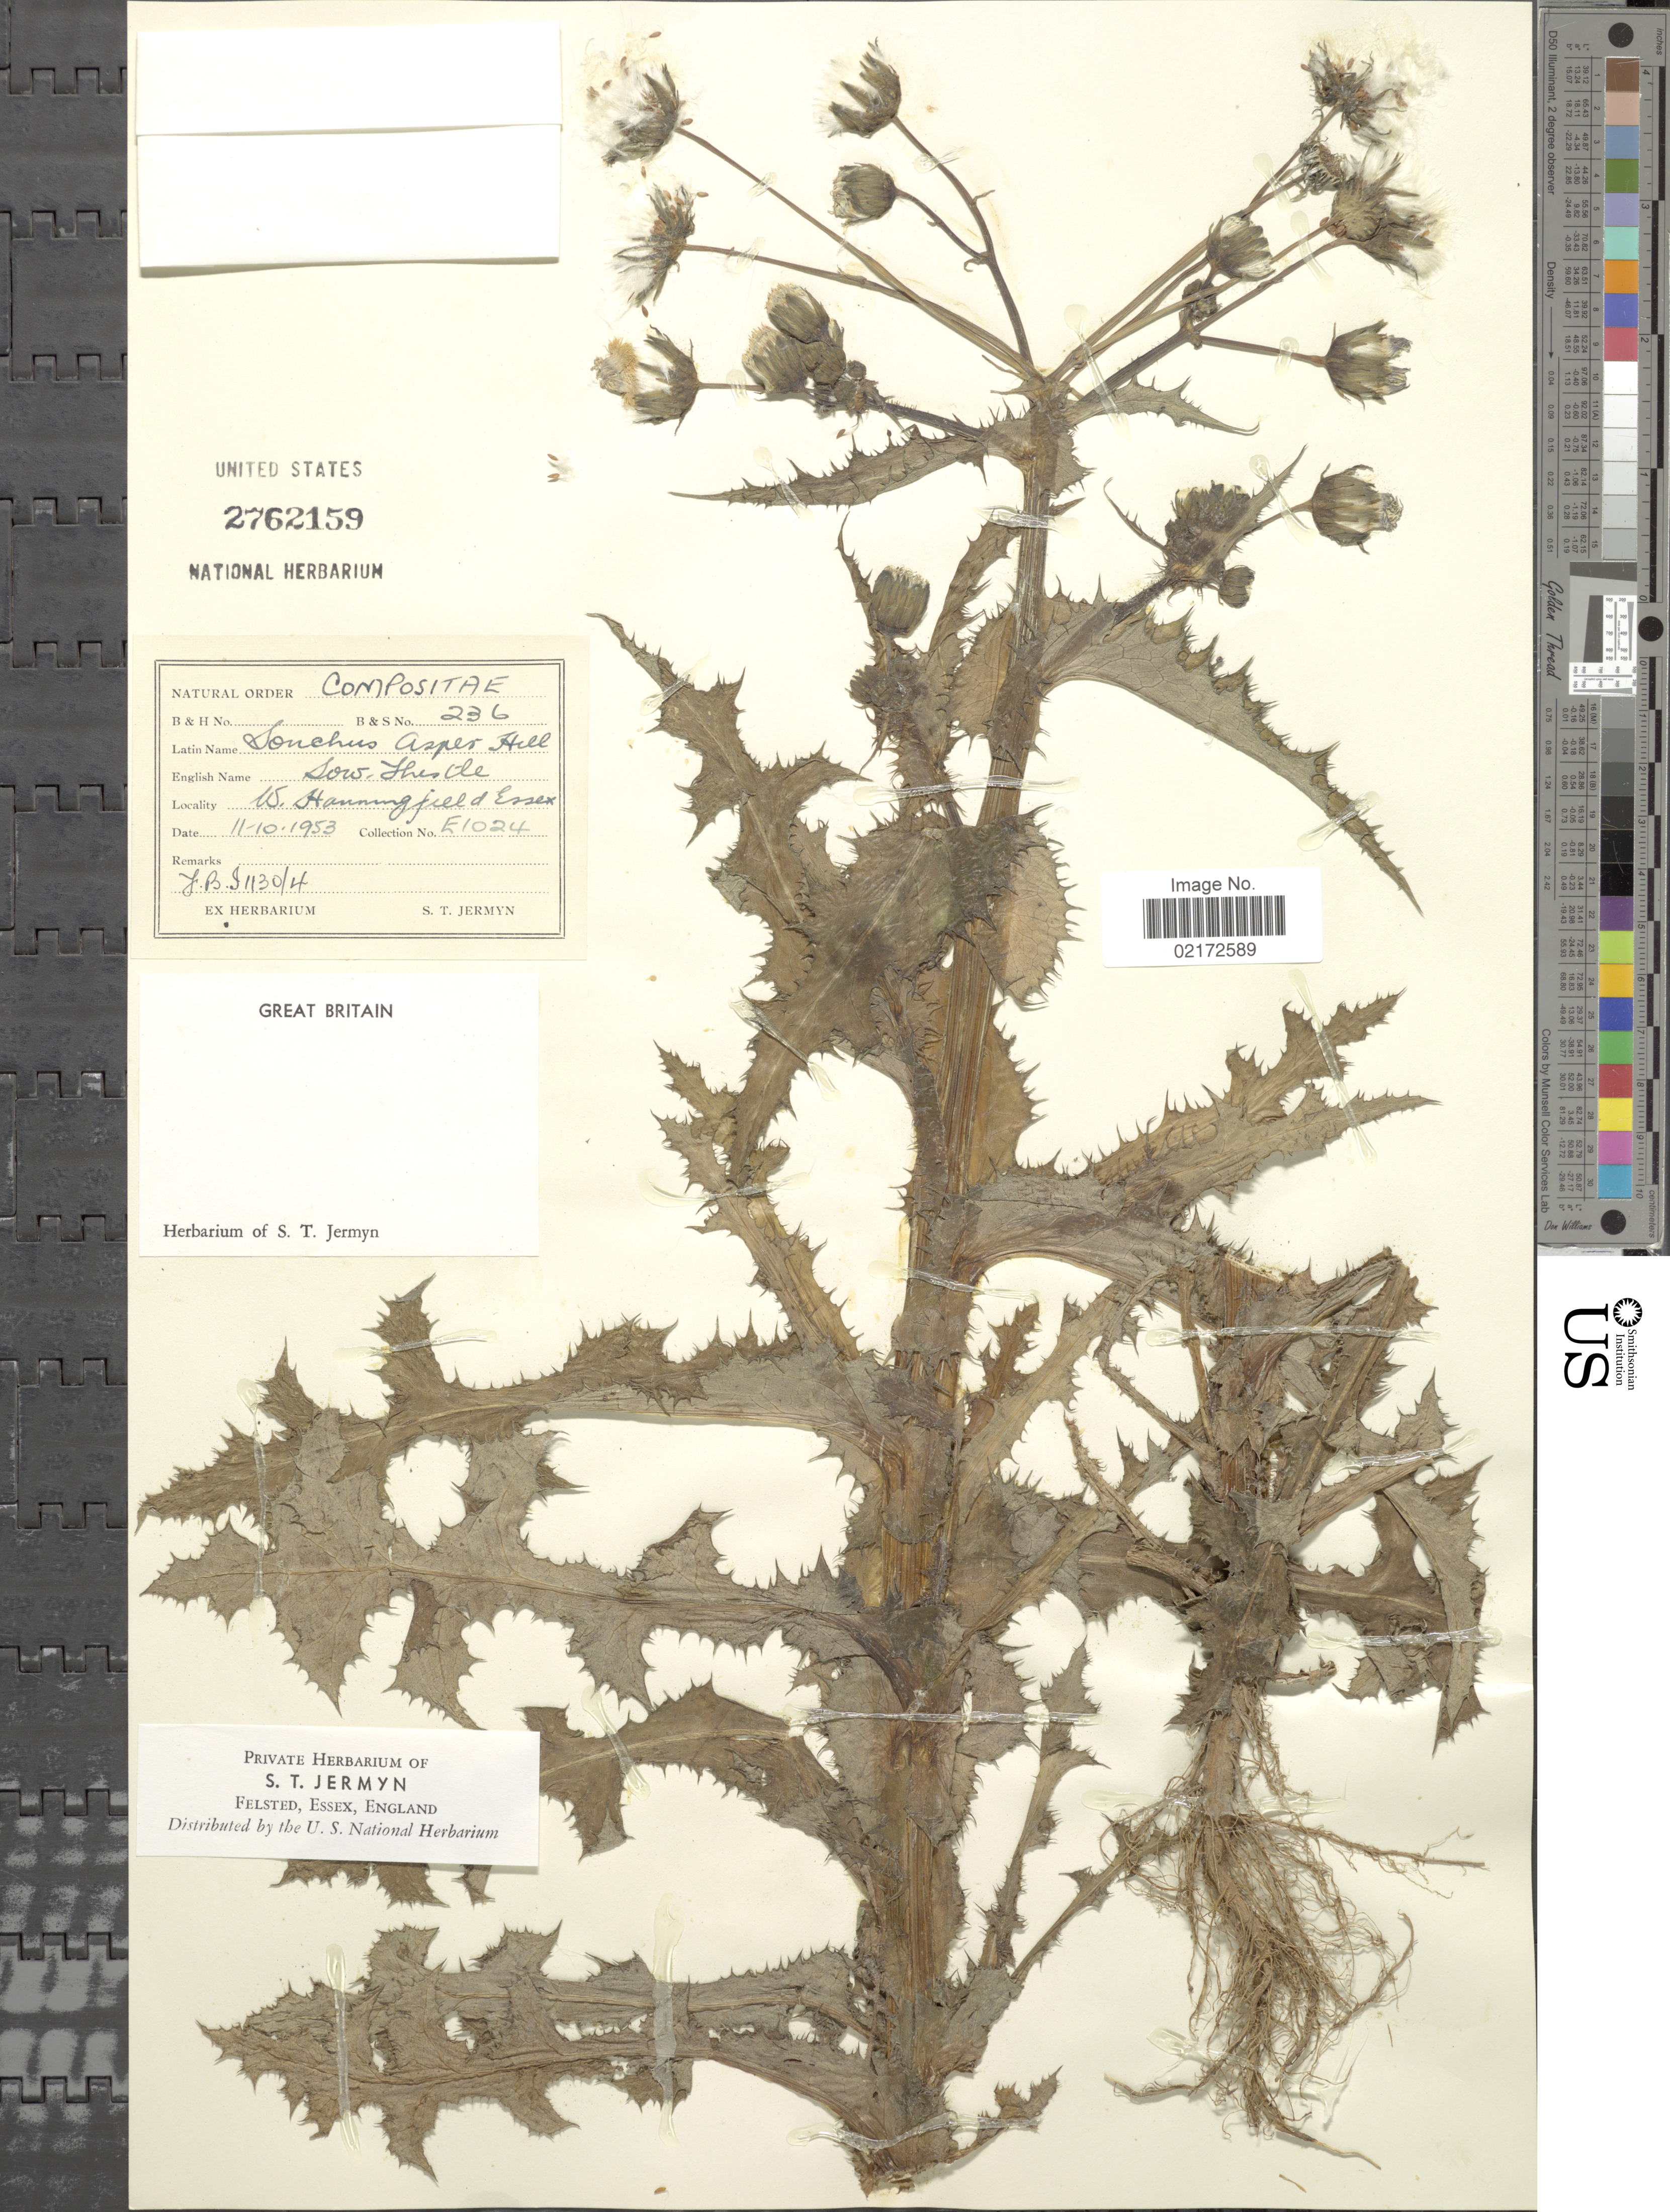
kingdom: Plantae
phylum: Tracheophyta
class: Magnoliopsida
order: Asterales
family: Asteraceae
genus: Sonchus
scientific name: Sonchus asper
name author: (L.) Hill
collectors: S. Jermyn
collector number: E1024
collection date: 1953-10-11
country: United Kingdom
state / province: England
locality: W. Hanningfield Essex. Great Britain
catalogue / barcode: US 2762159